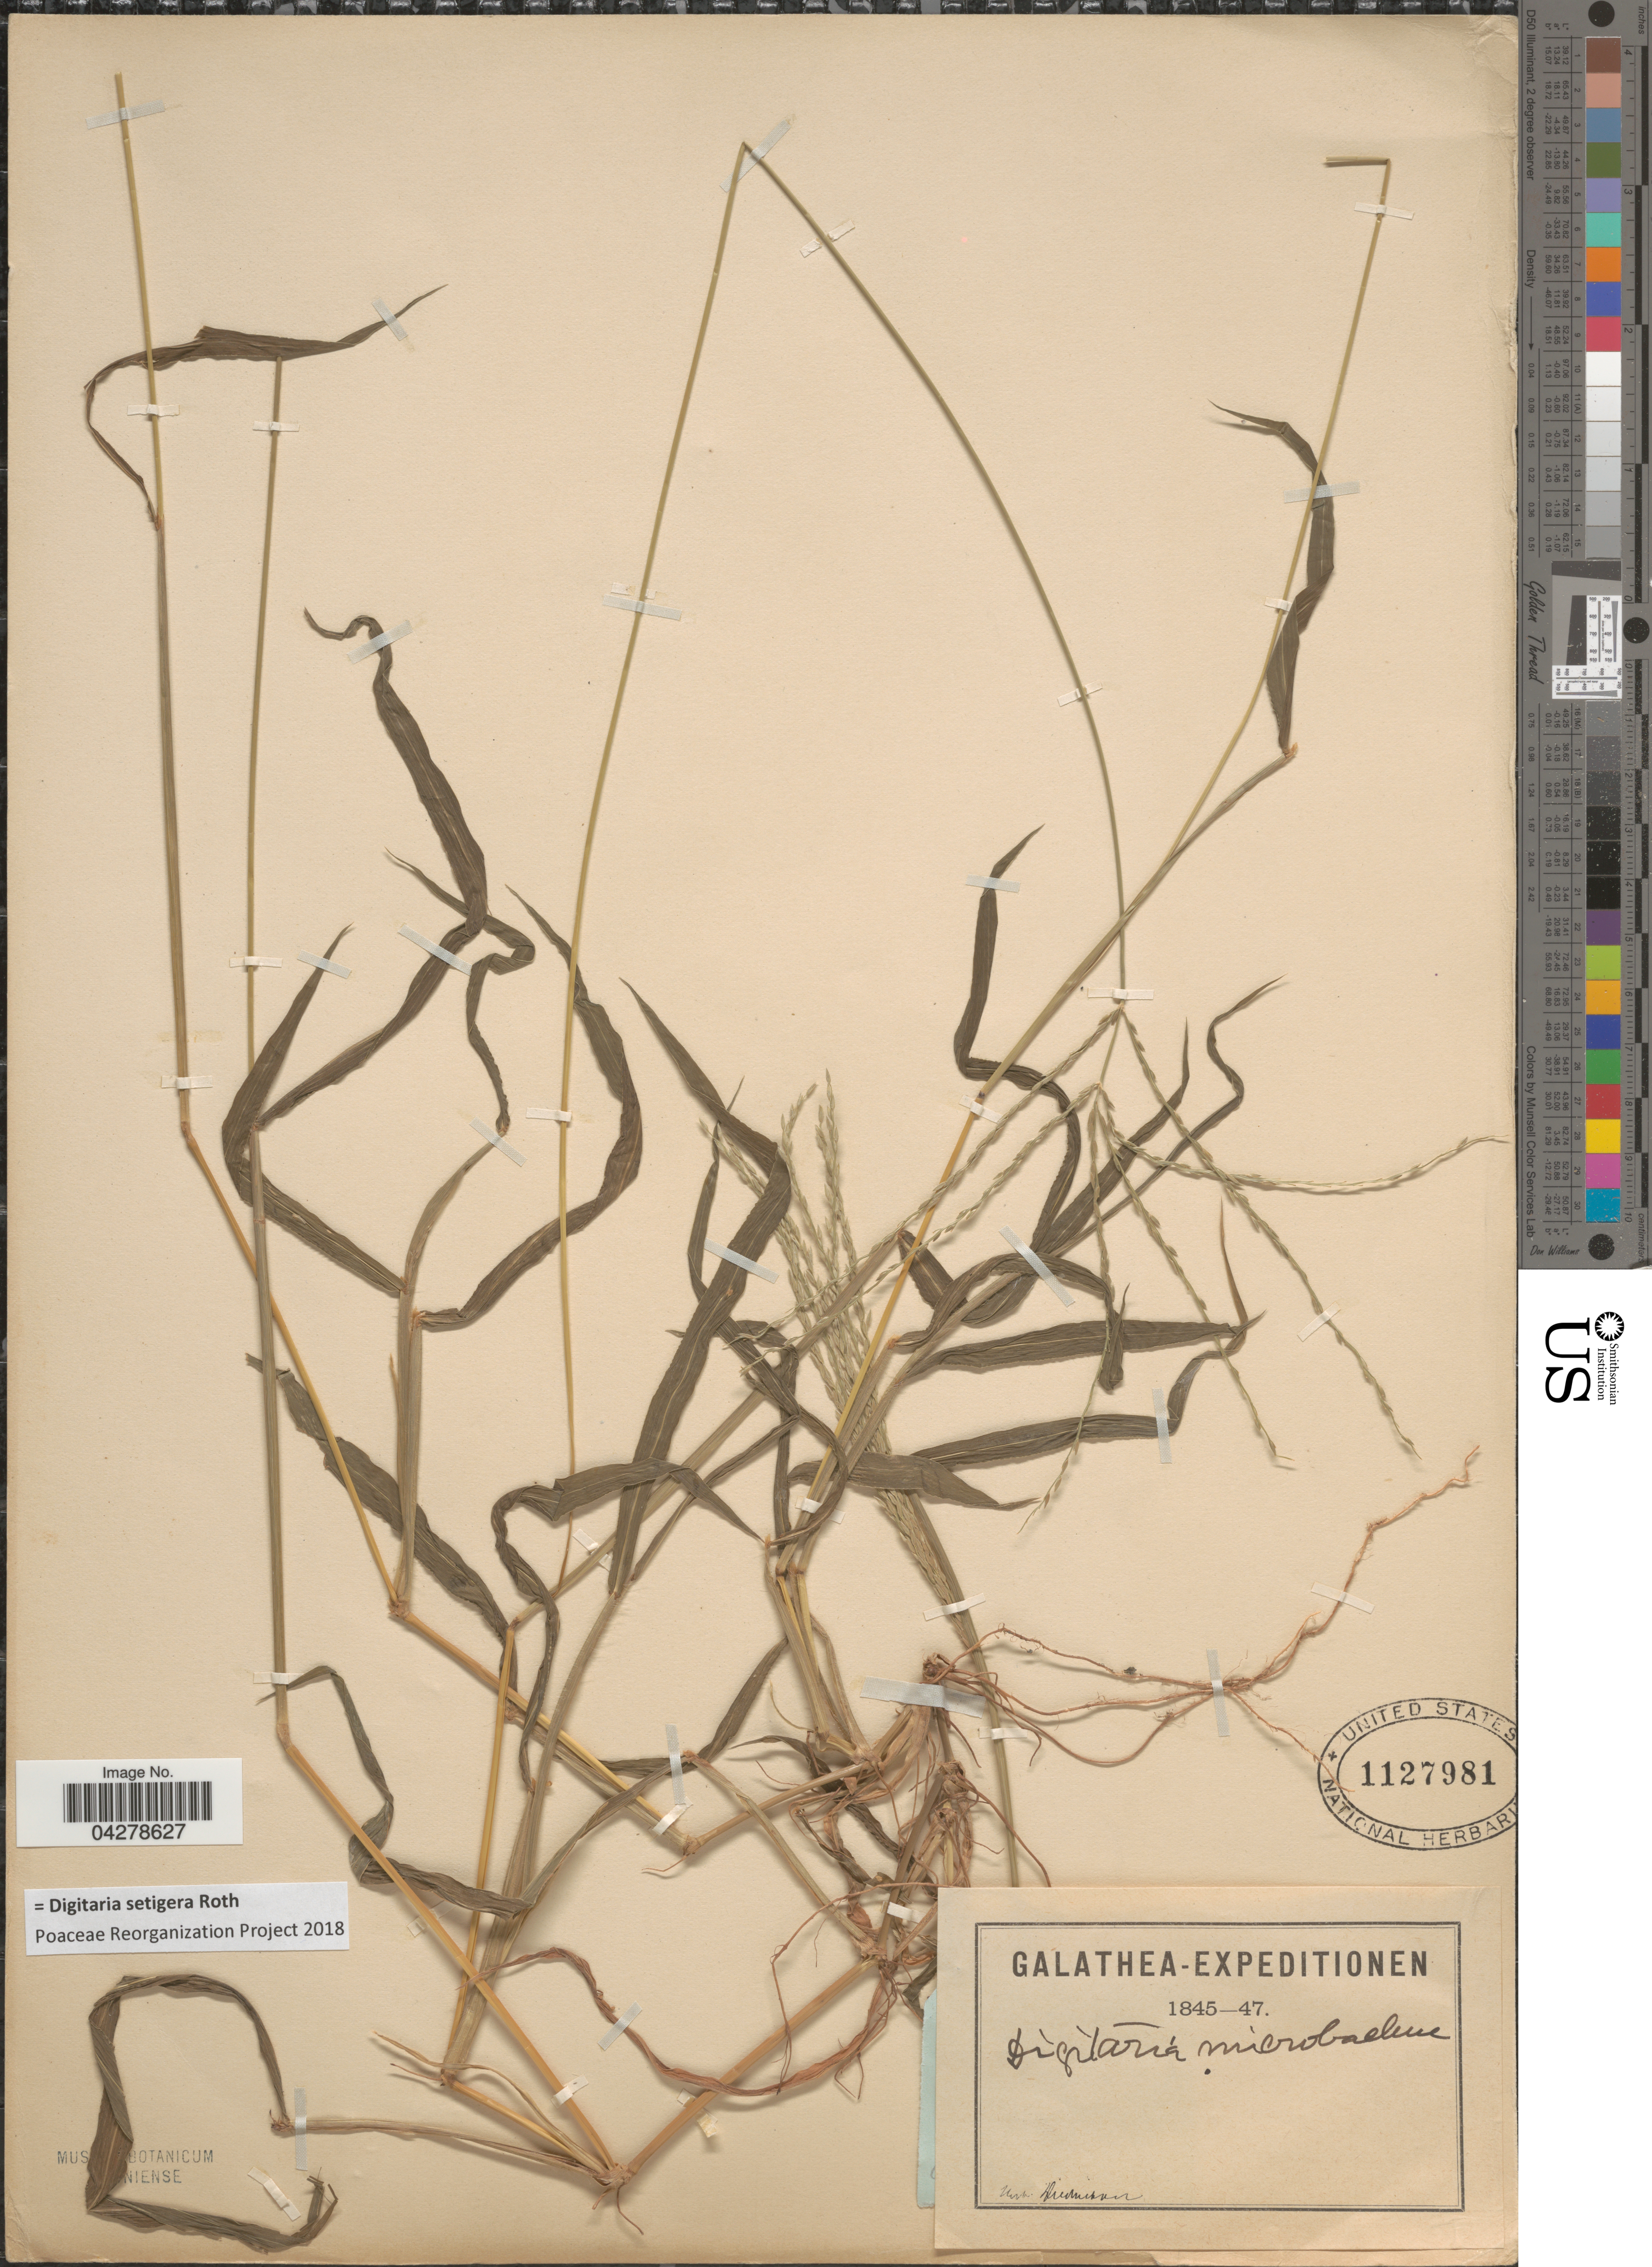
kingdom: Plantae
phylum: Tracheophyta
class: Liliopsida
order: Poales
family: Poaceae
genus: Digitaria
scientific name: Digitaria setigera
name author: Roth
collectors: Ex herb. Friedricksen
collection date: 1845/1847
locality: Galathea-Expedition.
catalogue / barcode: US 1127981